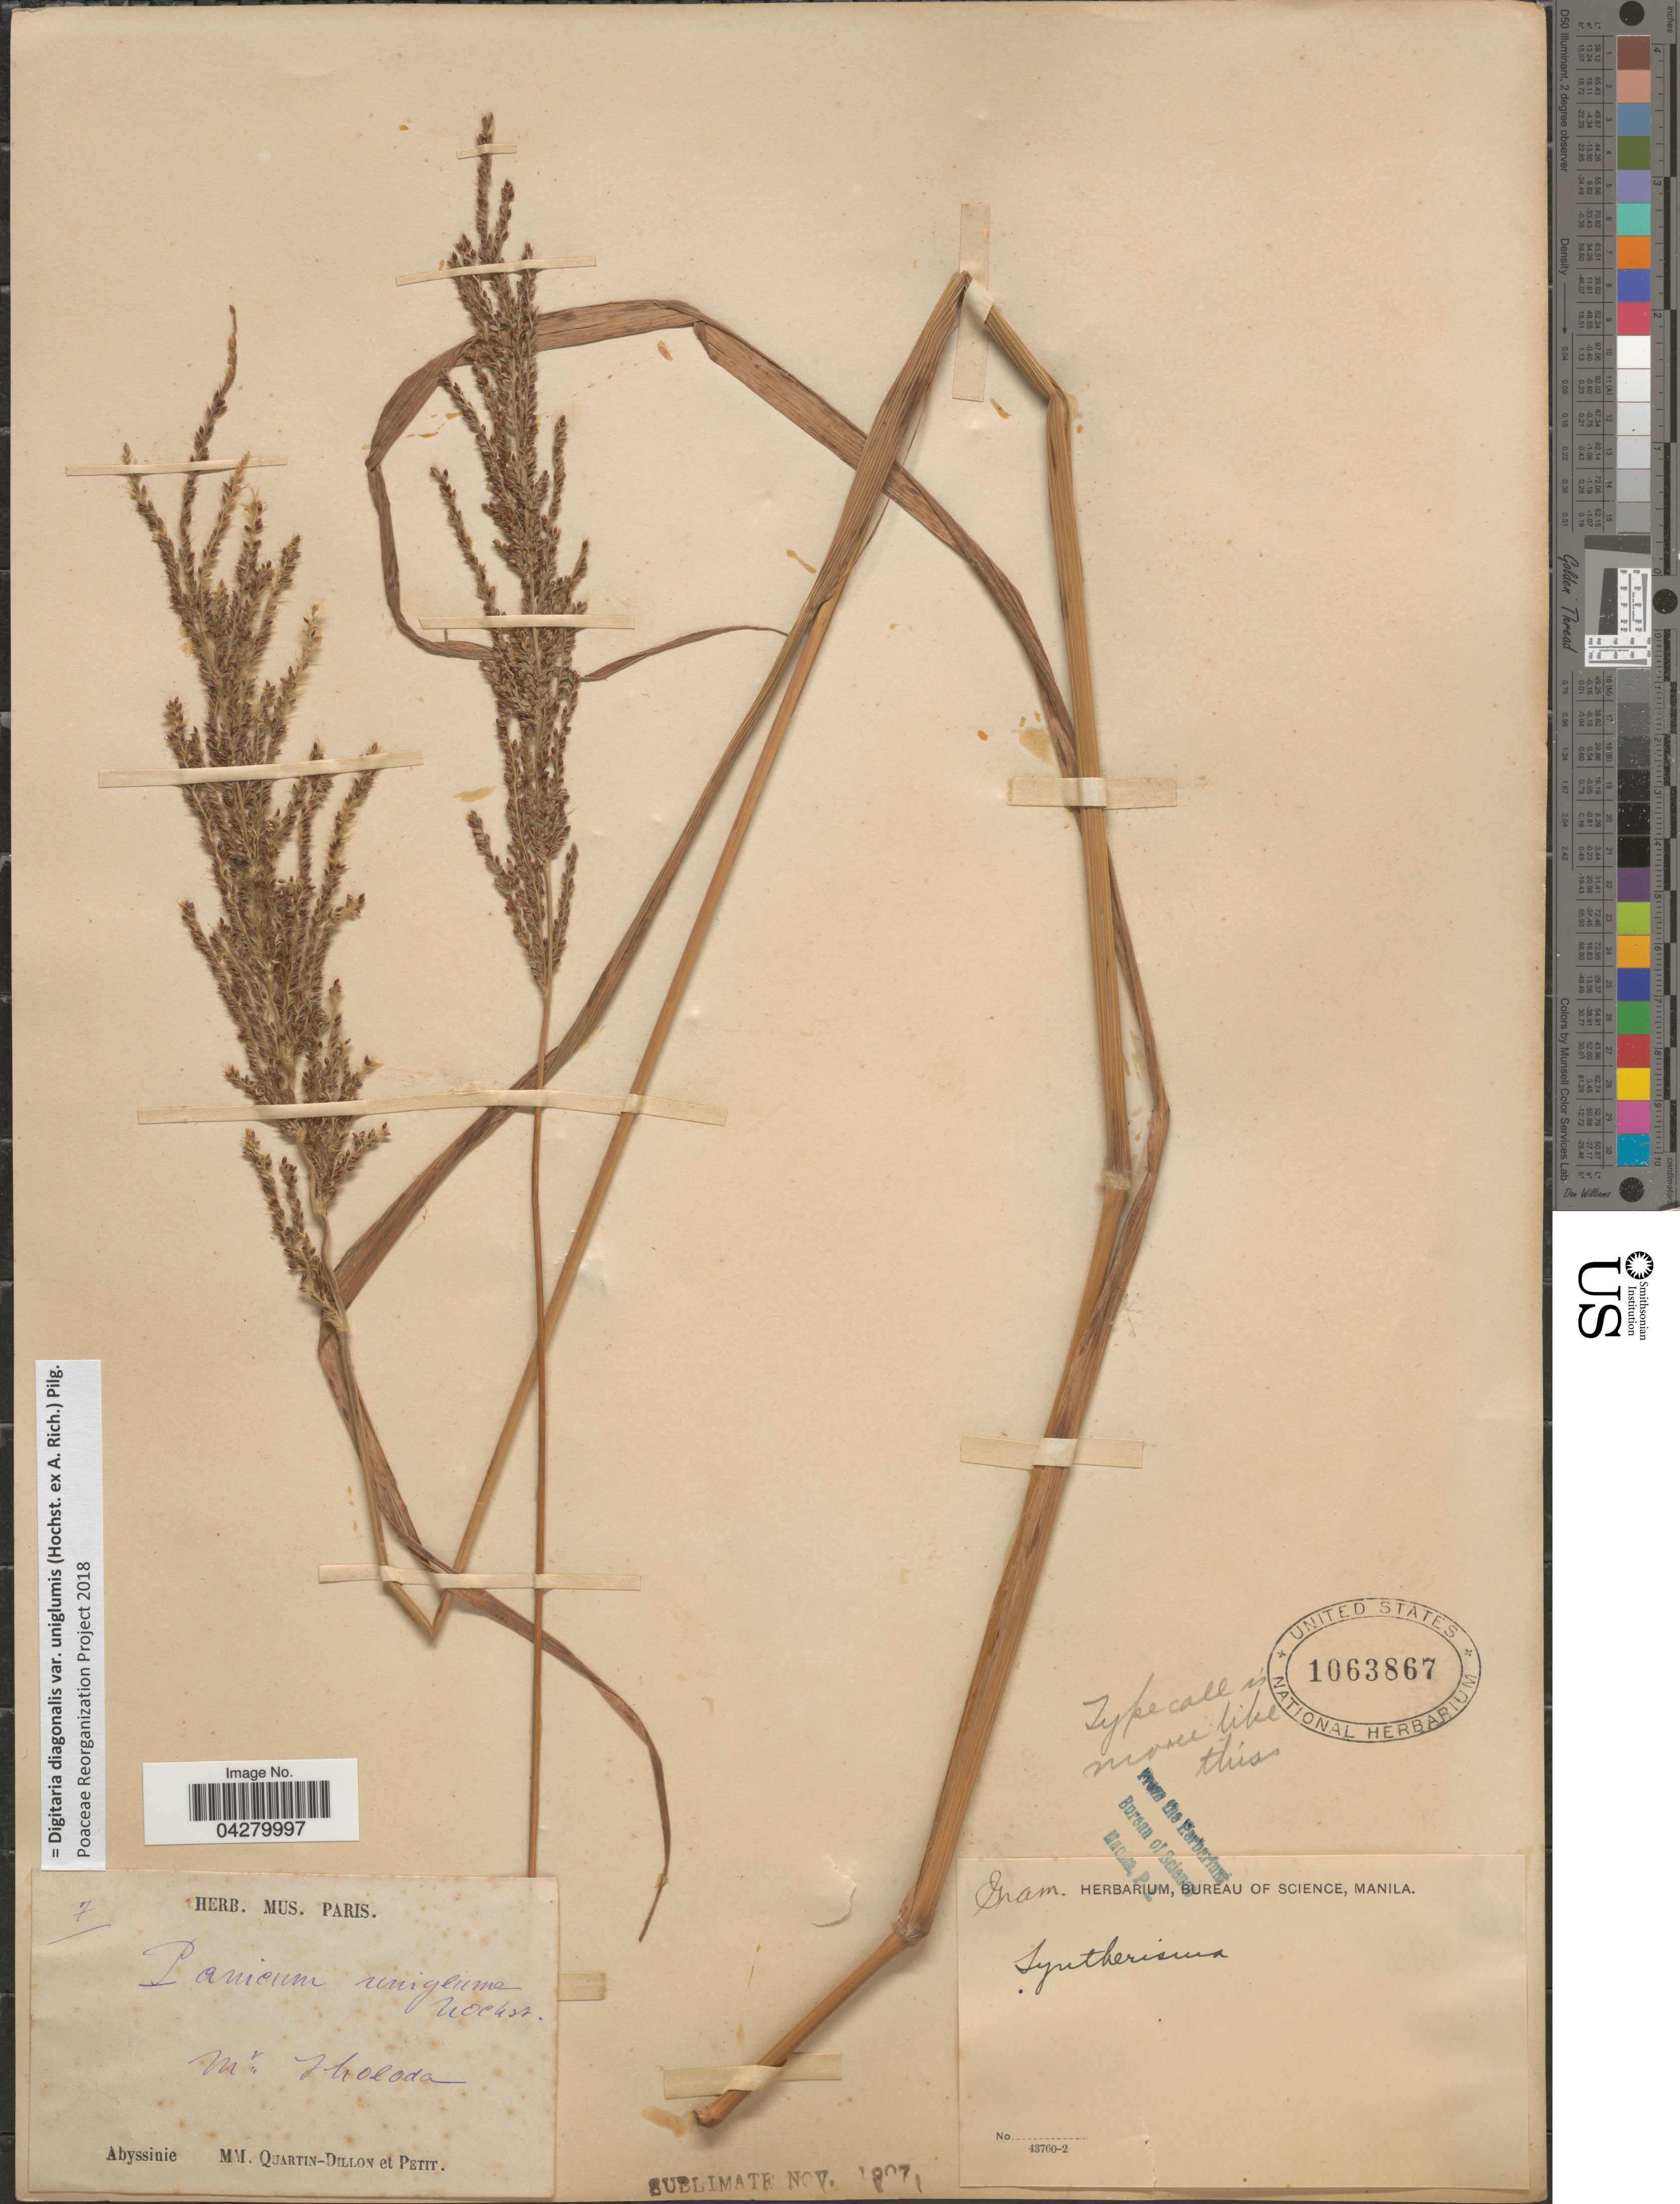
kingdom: Plantae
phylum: Tracheophyta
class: Liliopsida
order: Poales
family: Poaceae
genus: Digitaria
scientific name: Digitaria diagonalis var. uniglumis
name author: (Hochst. ex A. Rich.) Pilg.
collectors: Quartin-Dillon & Petit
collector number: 7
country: Ethiopia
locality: Mt Tholoda [interpreted]. Abyssinie.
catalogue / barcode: US 1063867